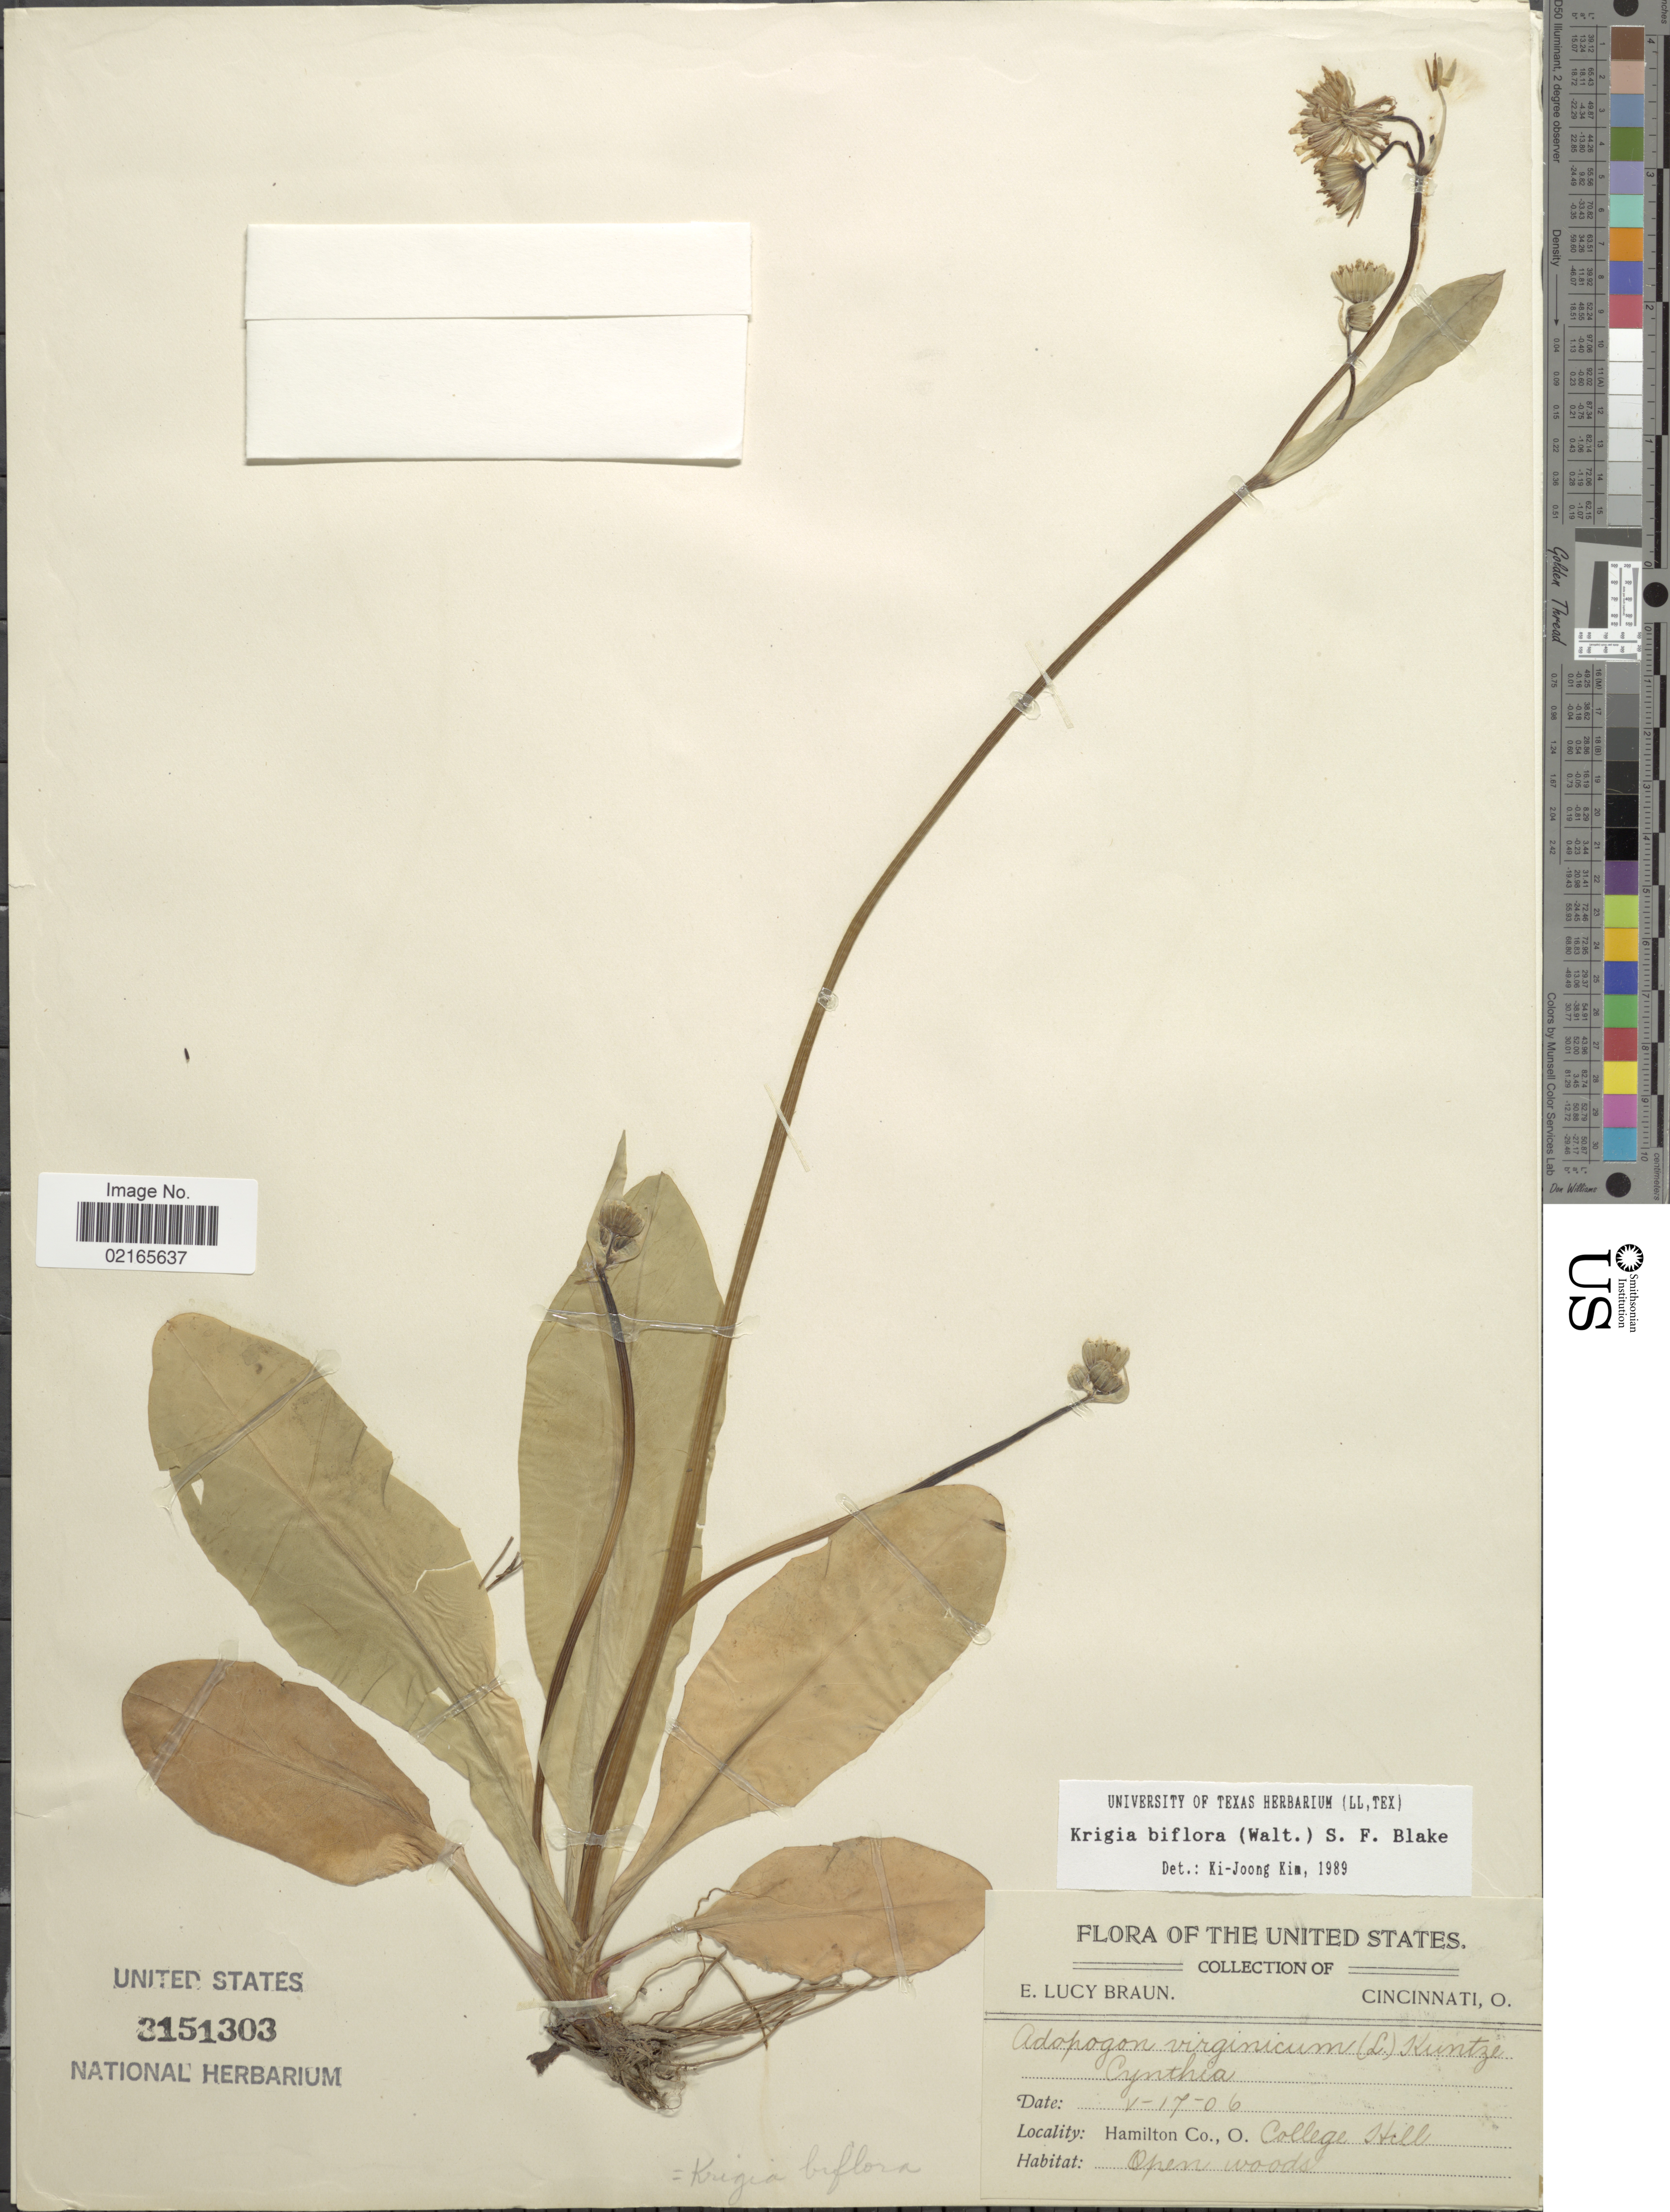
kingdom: Plantae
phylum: Tracheophyta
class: Magnoliopsida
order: Asterales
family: Asteraceae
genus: Krigia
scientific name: Krigia biflora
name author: (Walter) S.F. Blake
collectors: E. L. Braun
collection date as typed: Transcribed d/m/y: 17/5/06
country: United States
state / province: Ohio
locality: HamiltonCo., College Hill, open woods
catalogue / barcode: US 3151303